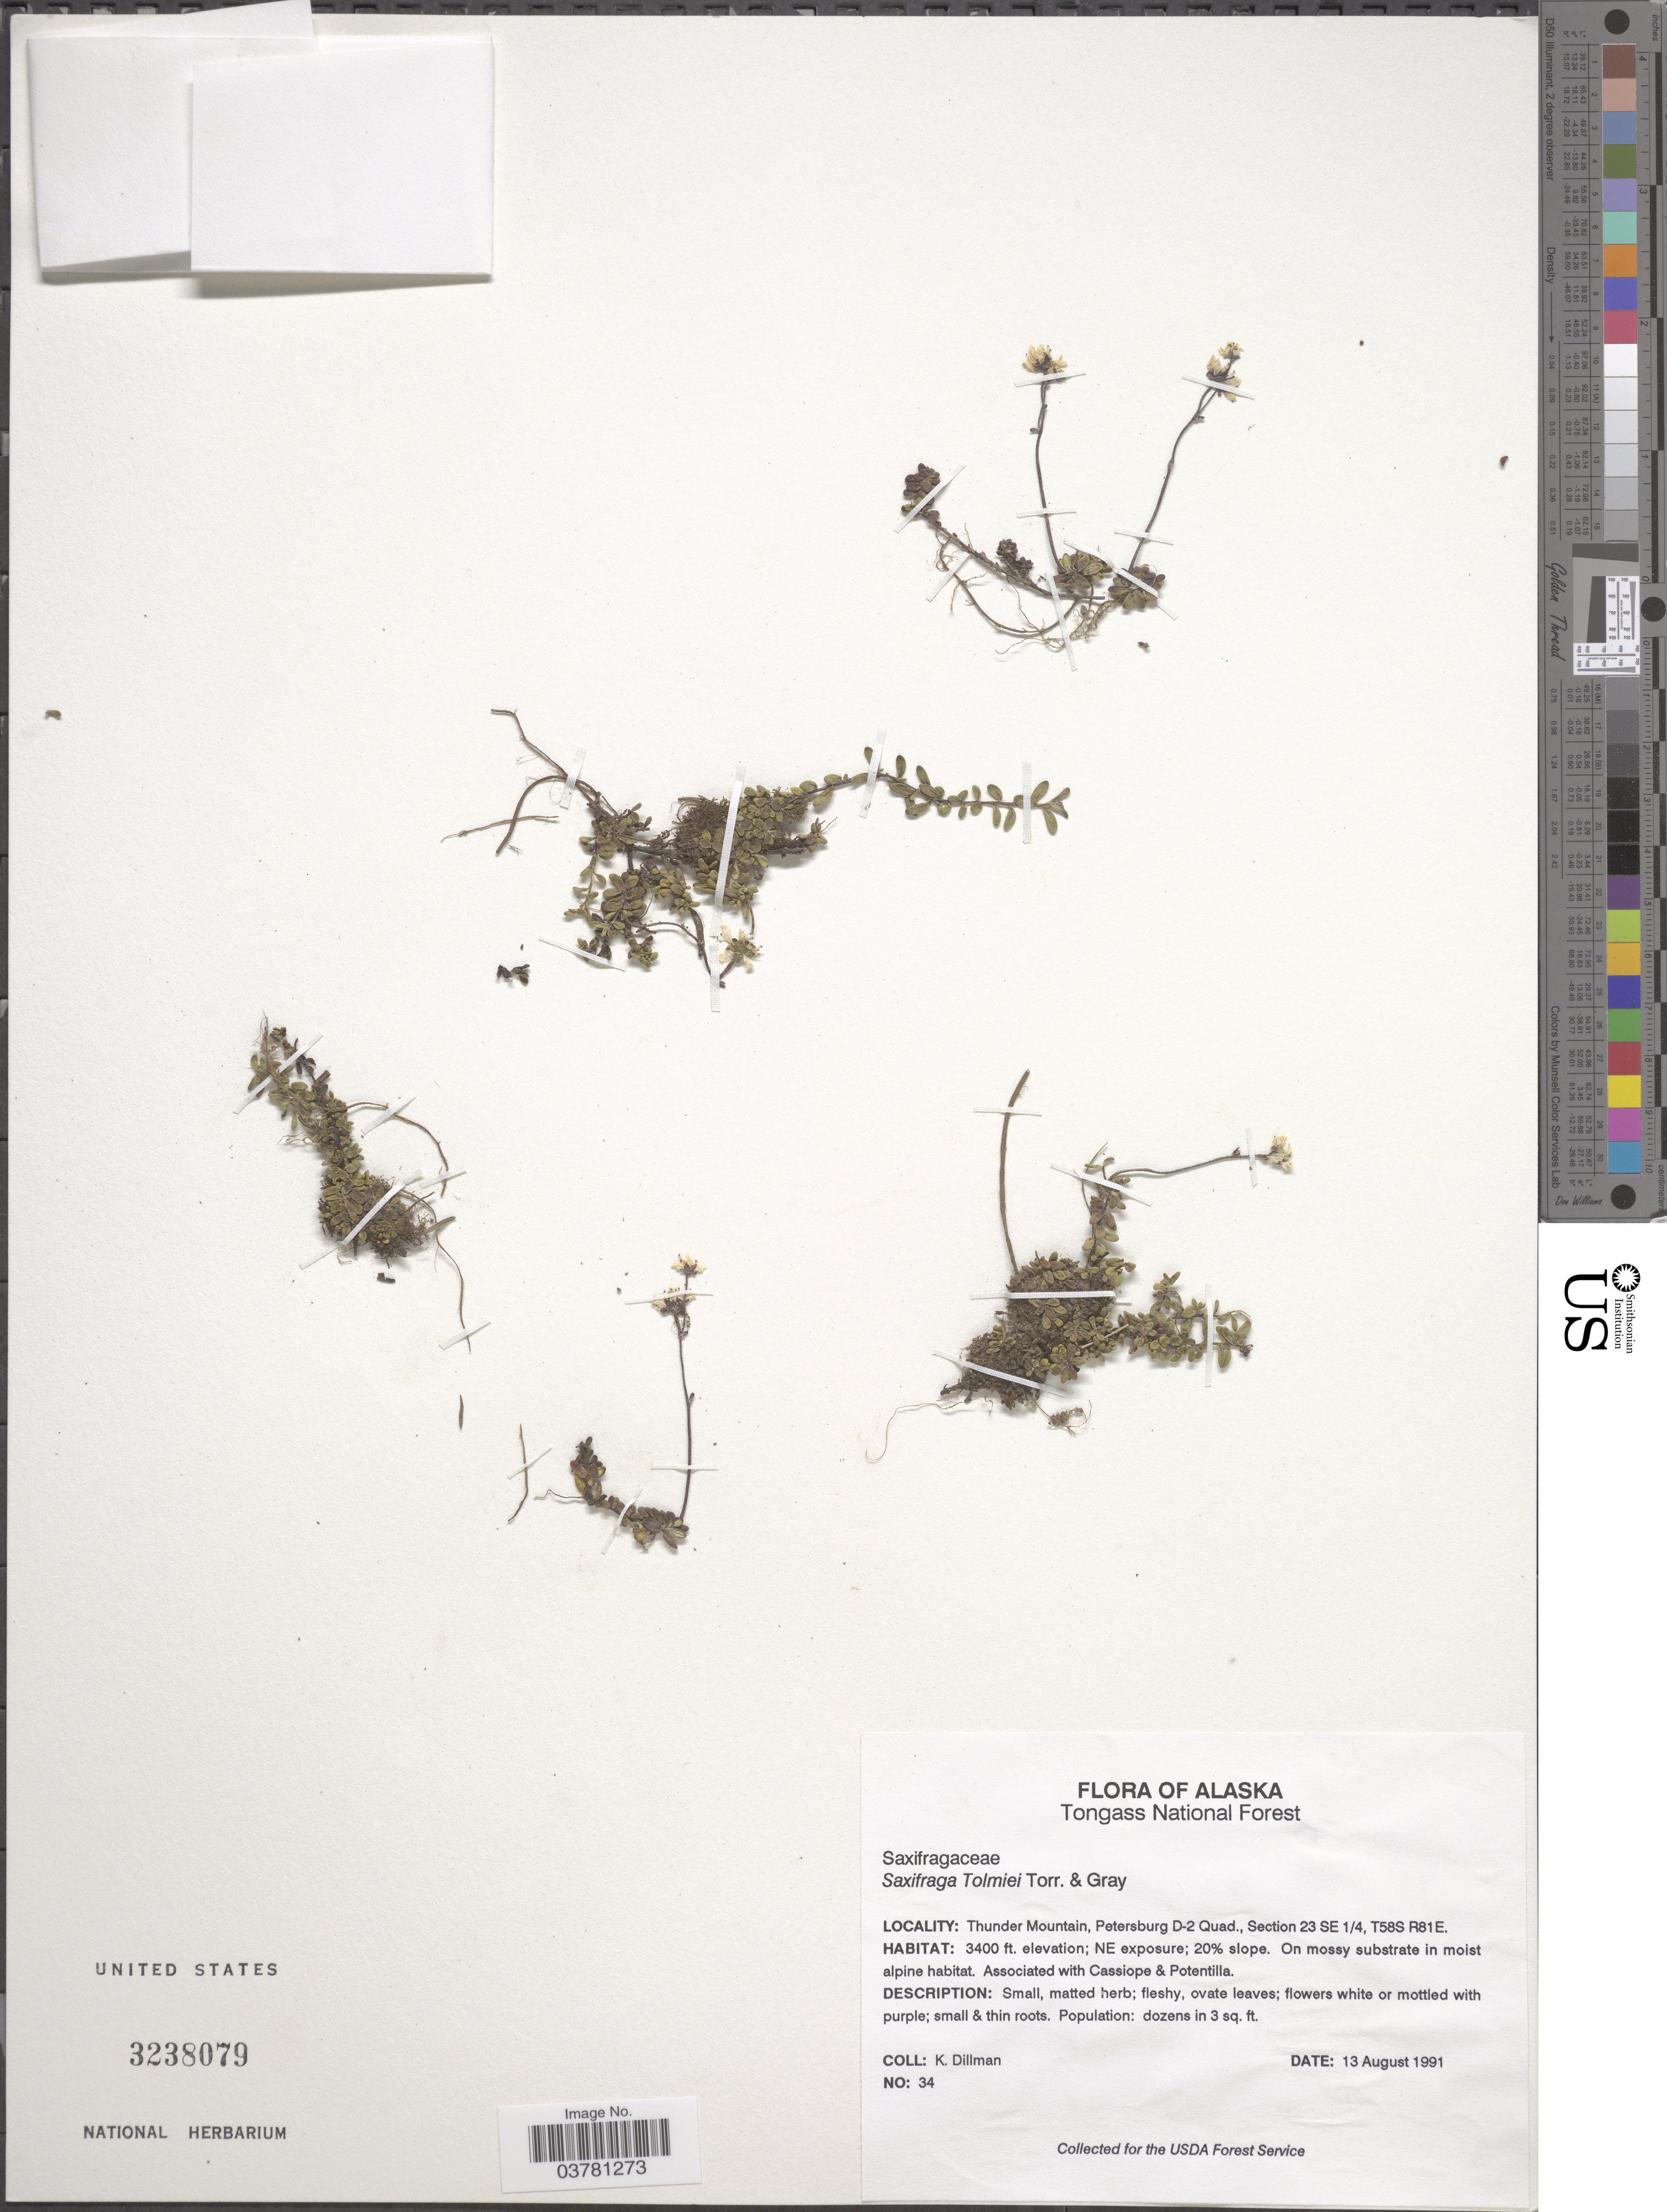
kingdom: Plantae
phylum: Tracheophyta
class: Magnoliopsida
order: Saxifragales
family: Saxifragaceae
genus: Micranthes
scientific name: Micranthes tolmiei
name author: (Torr. & A. Gray) Brouillet & Gornall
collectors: K. Dillman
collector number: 34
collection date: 1991-08-13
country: United States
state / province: Alaska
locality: Tongass National Forest. Thunder Mountain, Petersburg D-2 Quad., Section 23 SE 1/4, T58S, R81E. NE exposure; 20% slope.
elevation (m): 1036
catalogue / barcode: US 3238079